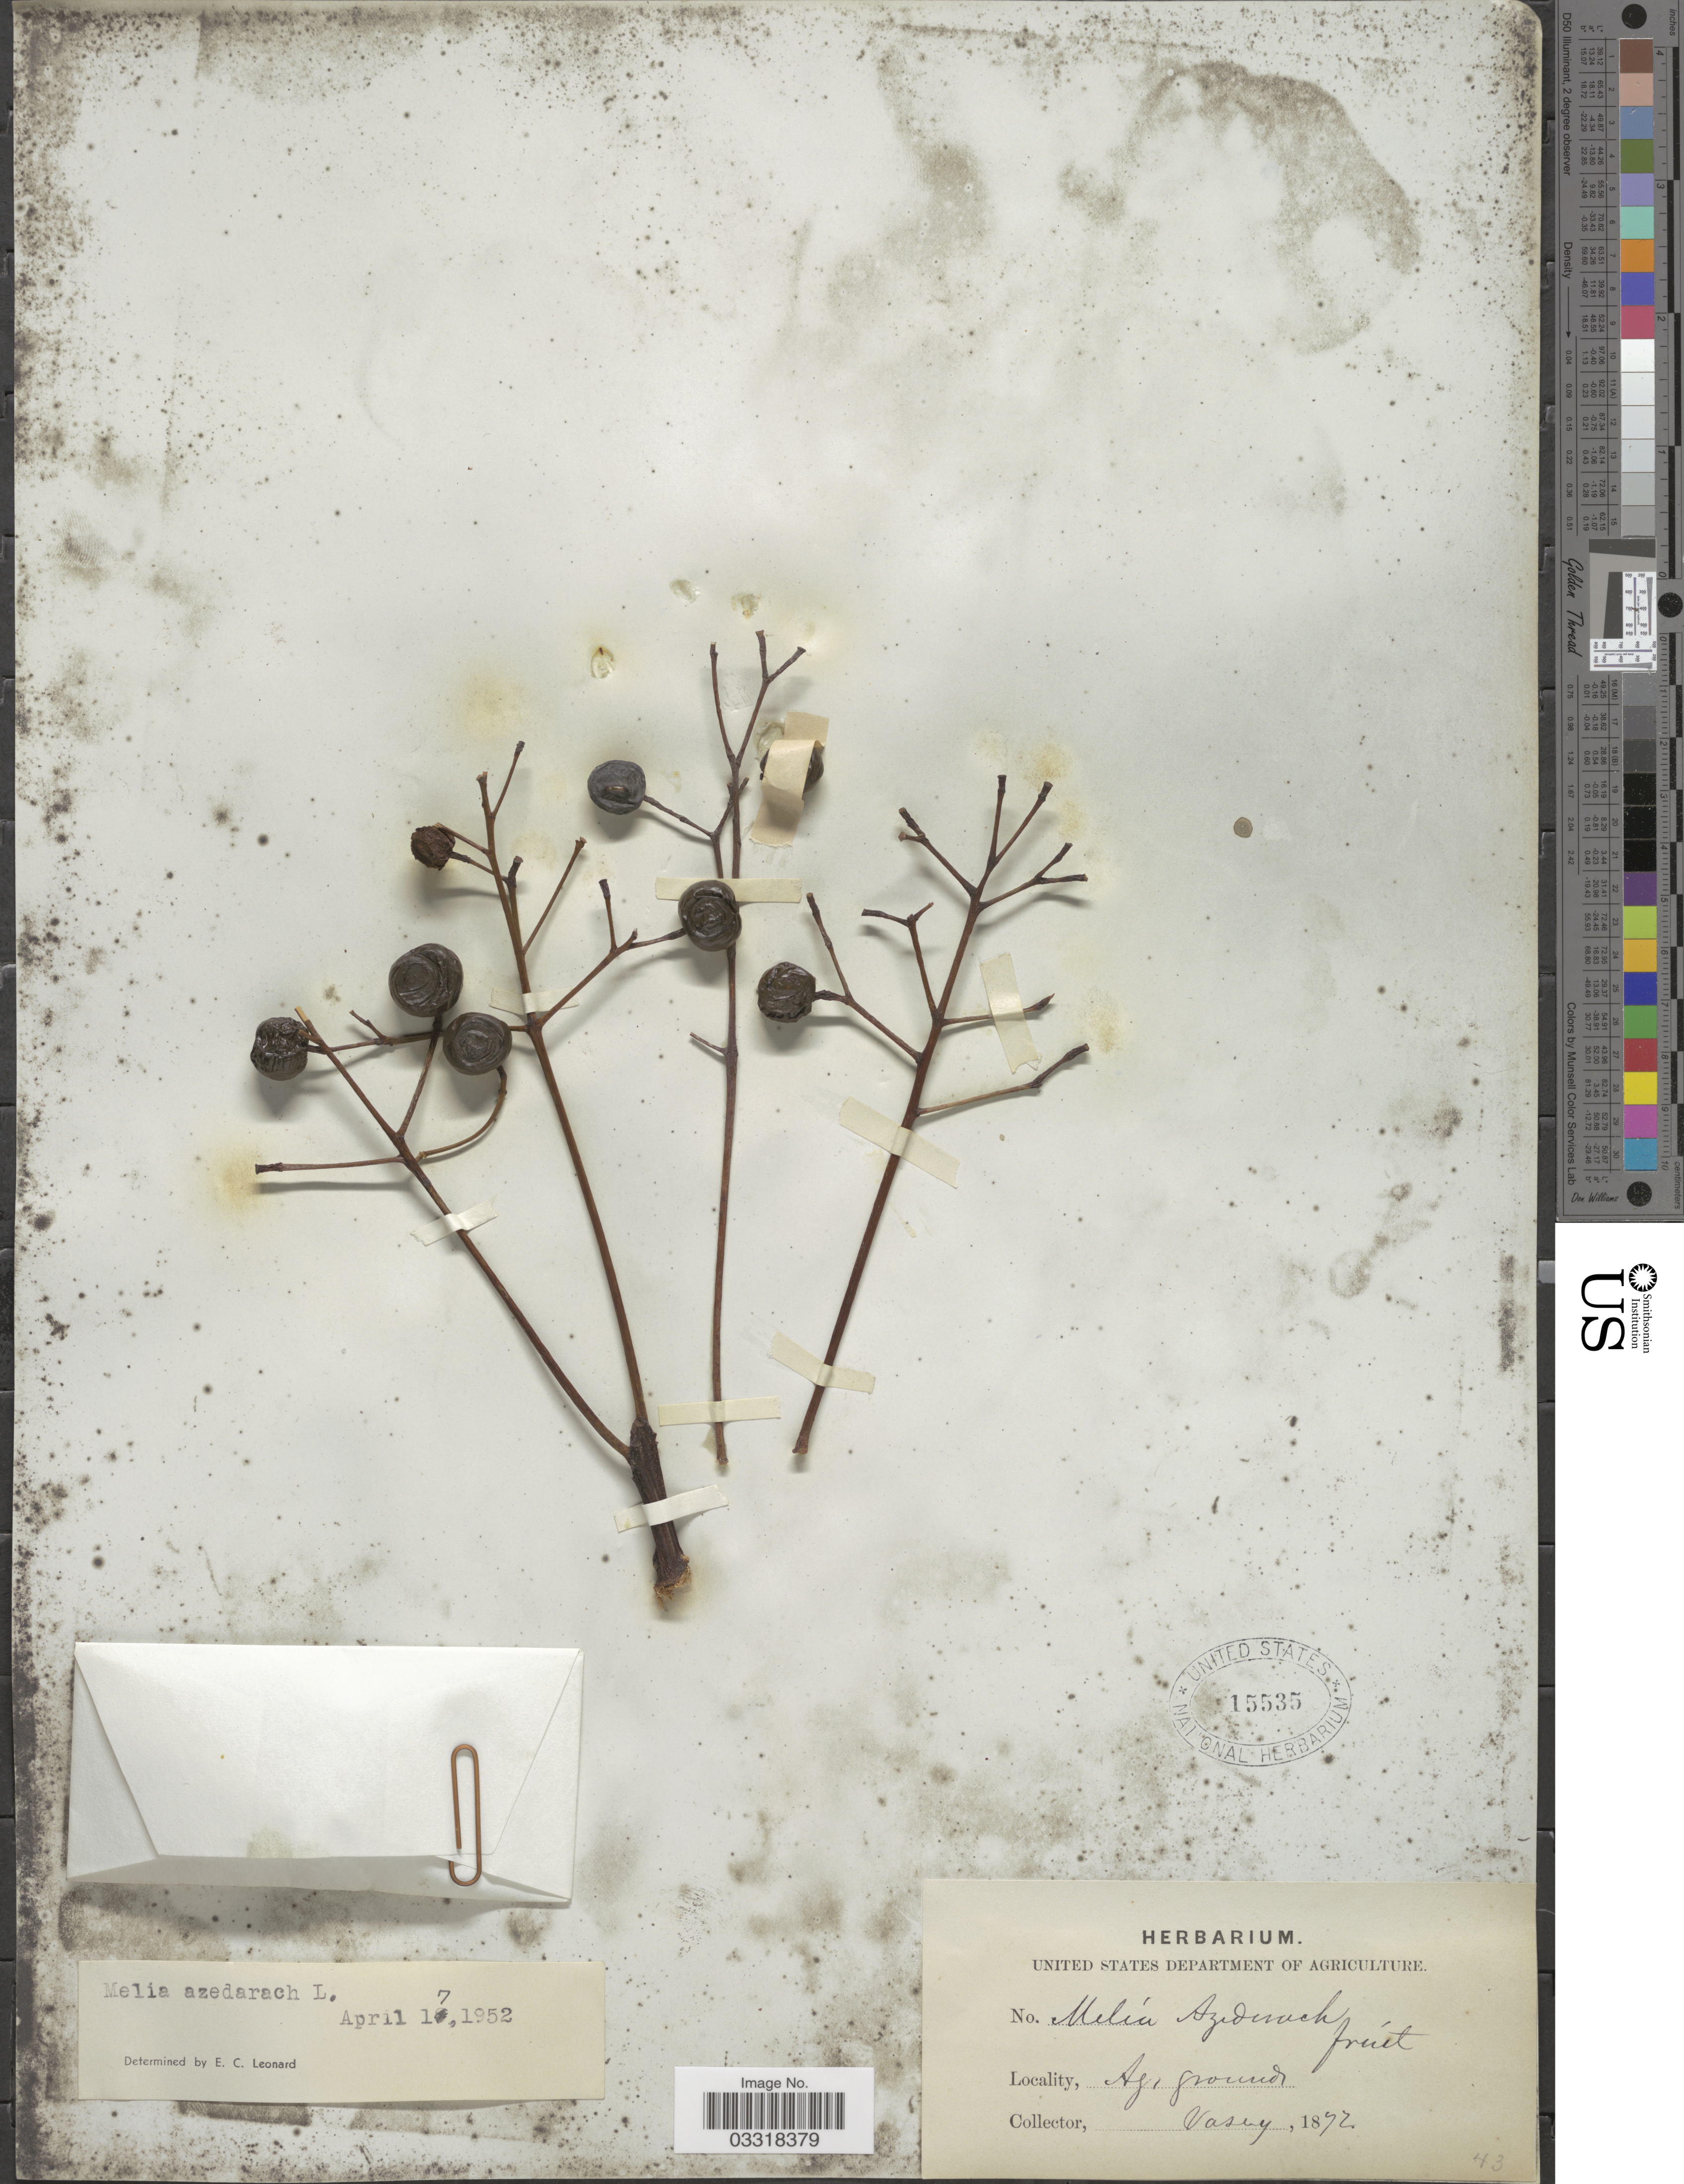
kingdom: Plantae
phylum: Tracheophyta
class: Magnoliopsida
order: Sapindales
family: Meliaceae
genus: Melia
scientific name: Melia azedarach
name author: L.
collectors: Vasey, --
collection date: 1872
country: United States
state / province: District of Columbia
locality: Agr. ground.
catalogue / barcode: US 15535